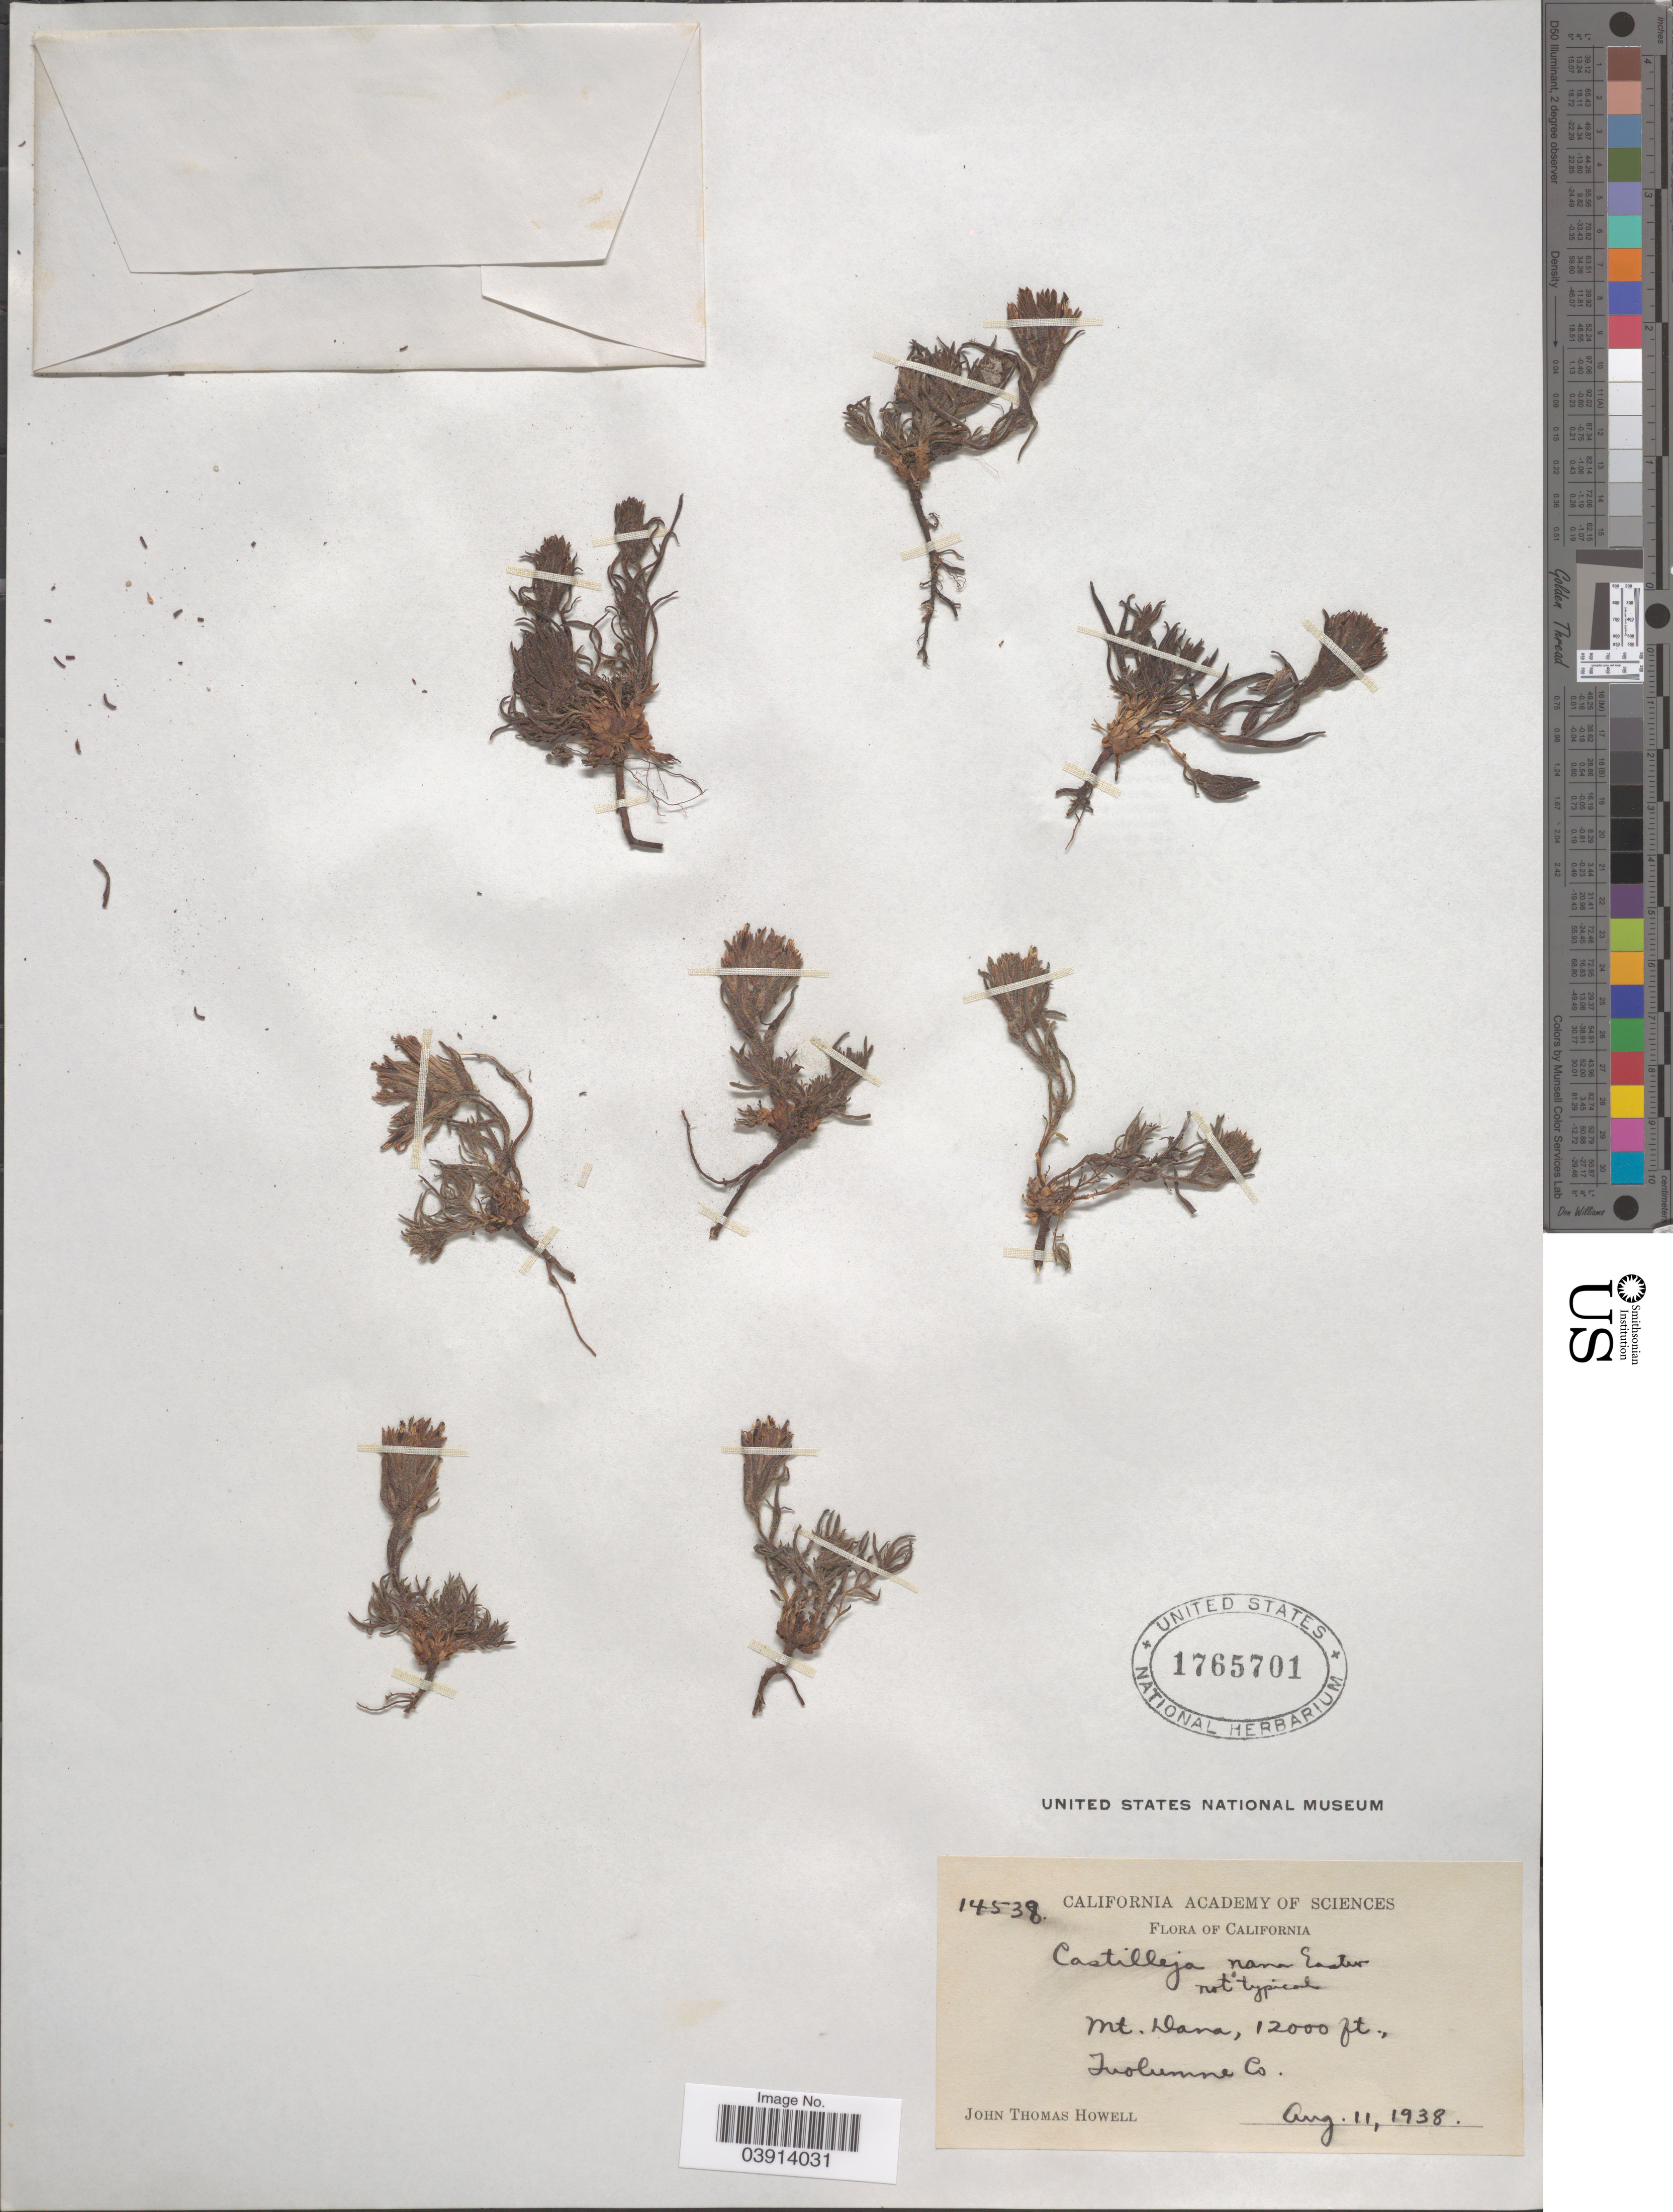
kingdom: Plantae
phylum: Tracheophyta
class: Magnoliopsida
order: Lamiales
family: Orobanchaceae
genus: Castilleja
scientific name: Castilleja rubida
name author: Piper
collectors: J. T. Howell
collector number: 14538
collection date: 1938-08-11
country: United States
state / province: California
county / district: Tuolumne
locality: Mt. Dana. Tuolumne Co.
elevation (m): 3658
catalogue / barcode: US 1765701